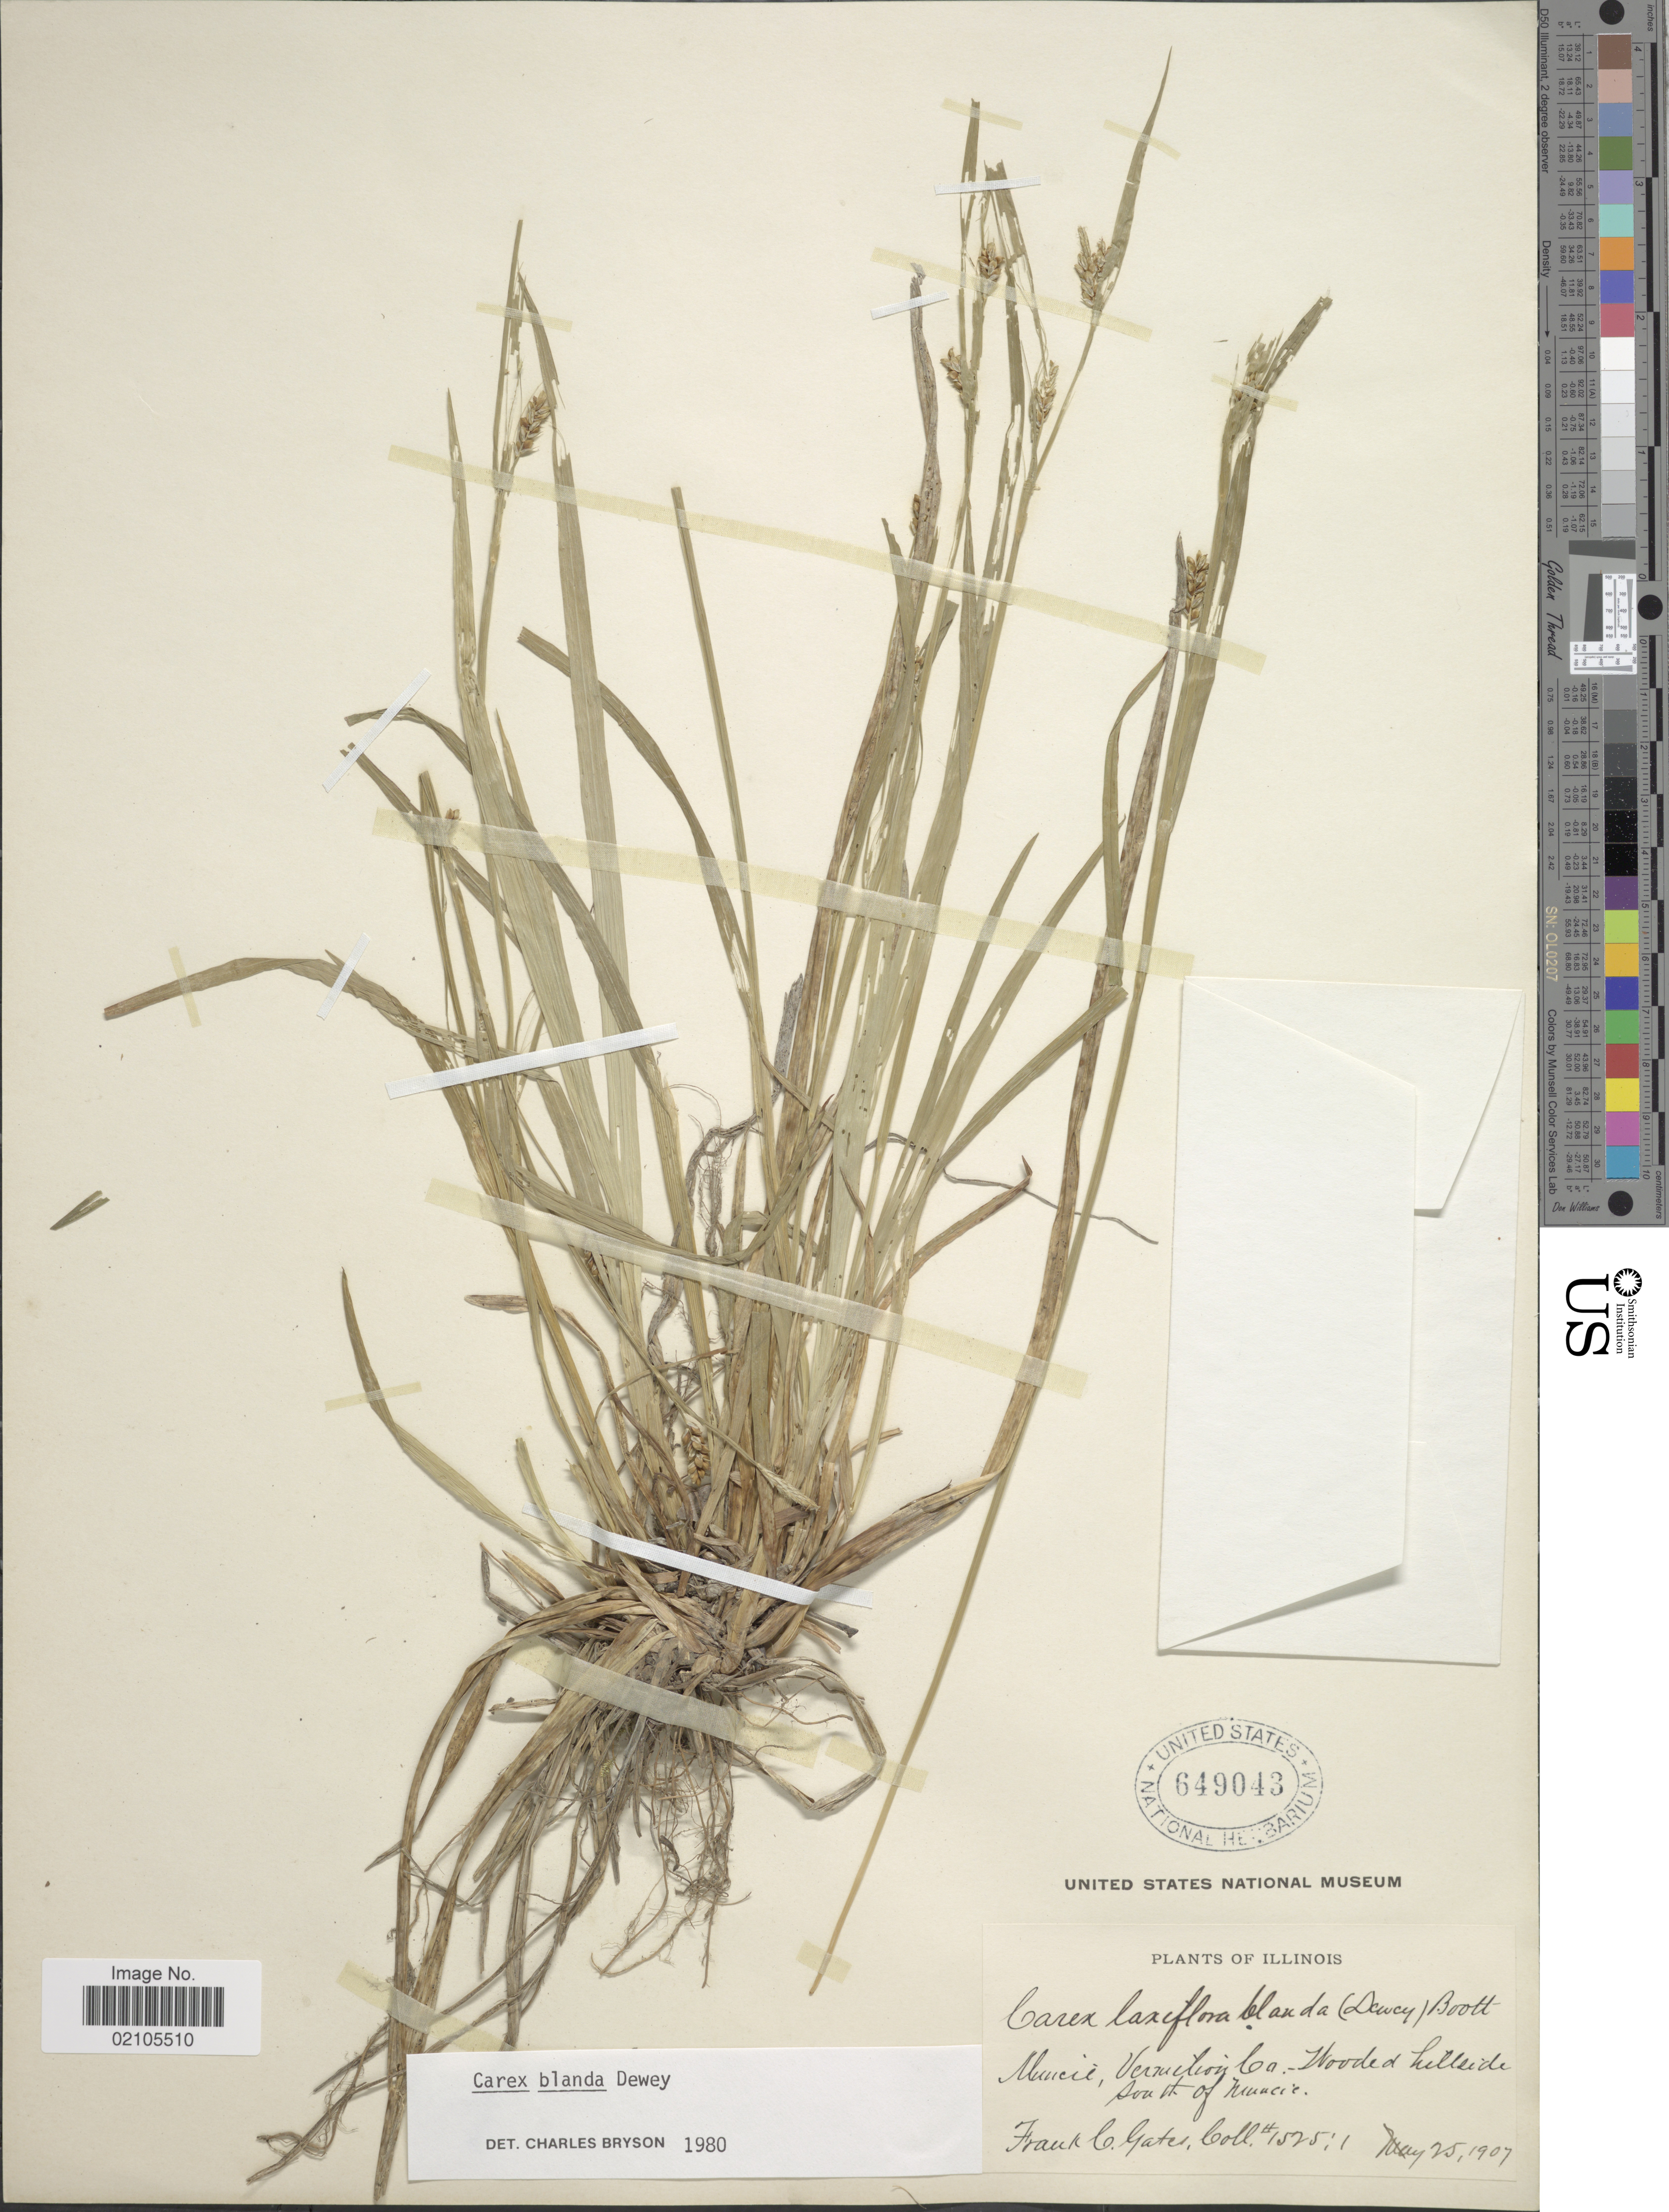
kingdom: Plantae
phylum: Tracheophyta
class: Liliopsida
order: Poales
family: Cyperaceae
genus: Carex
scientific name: Carex blanda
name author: Dewey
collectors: F. C. Gates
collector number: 1525:1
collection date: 1907-05-25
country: United States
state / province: Illinois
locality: Muncie, Vermilion Co. Wooded hillside south of Muncie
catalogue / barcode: US 649043